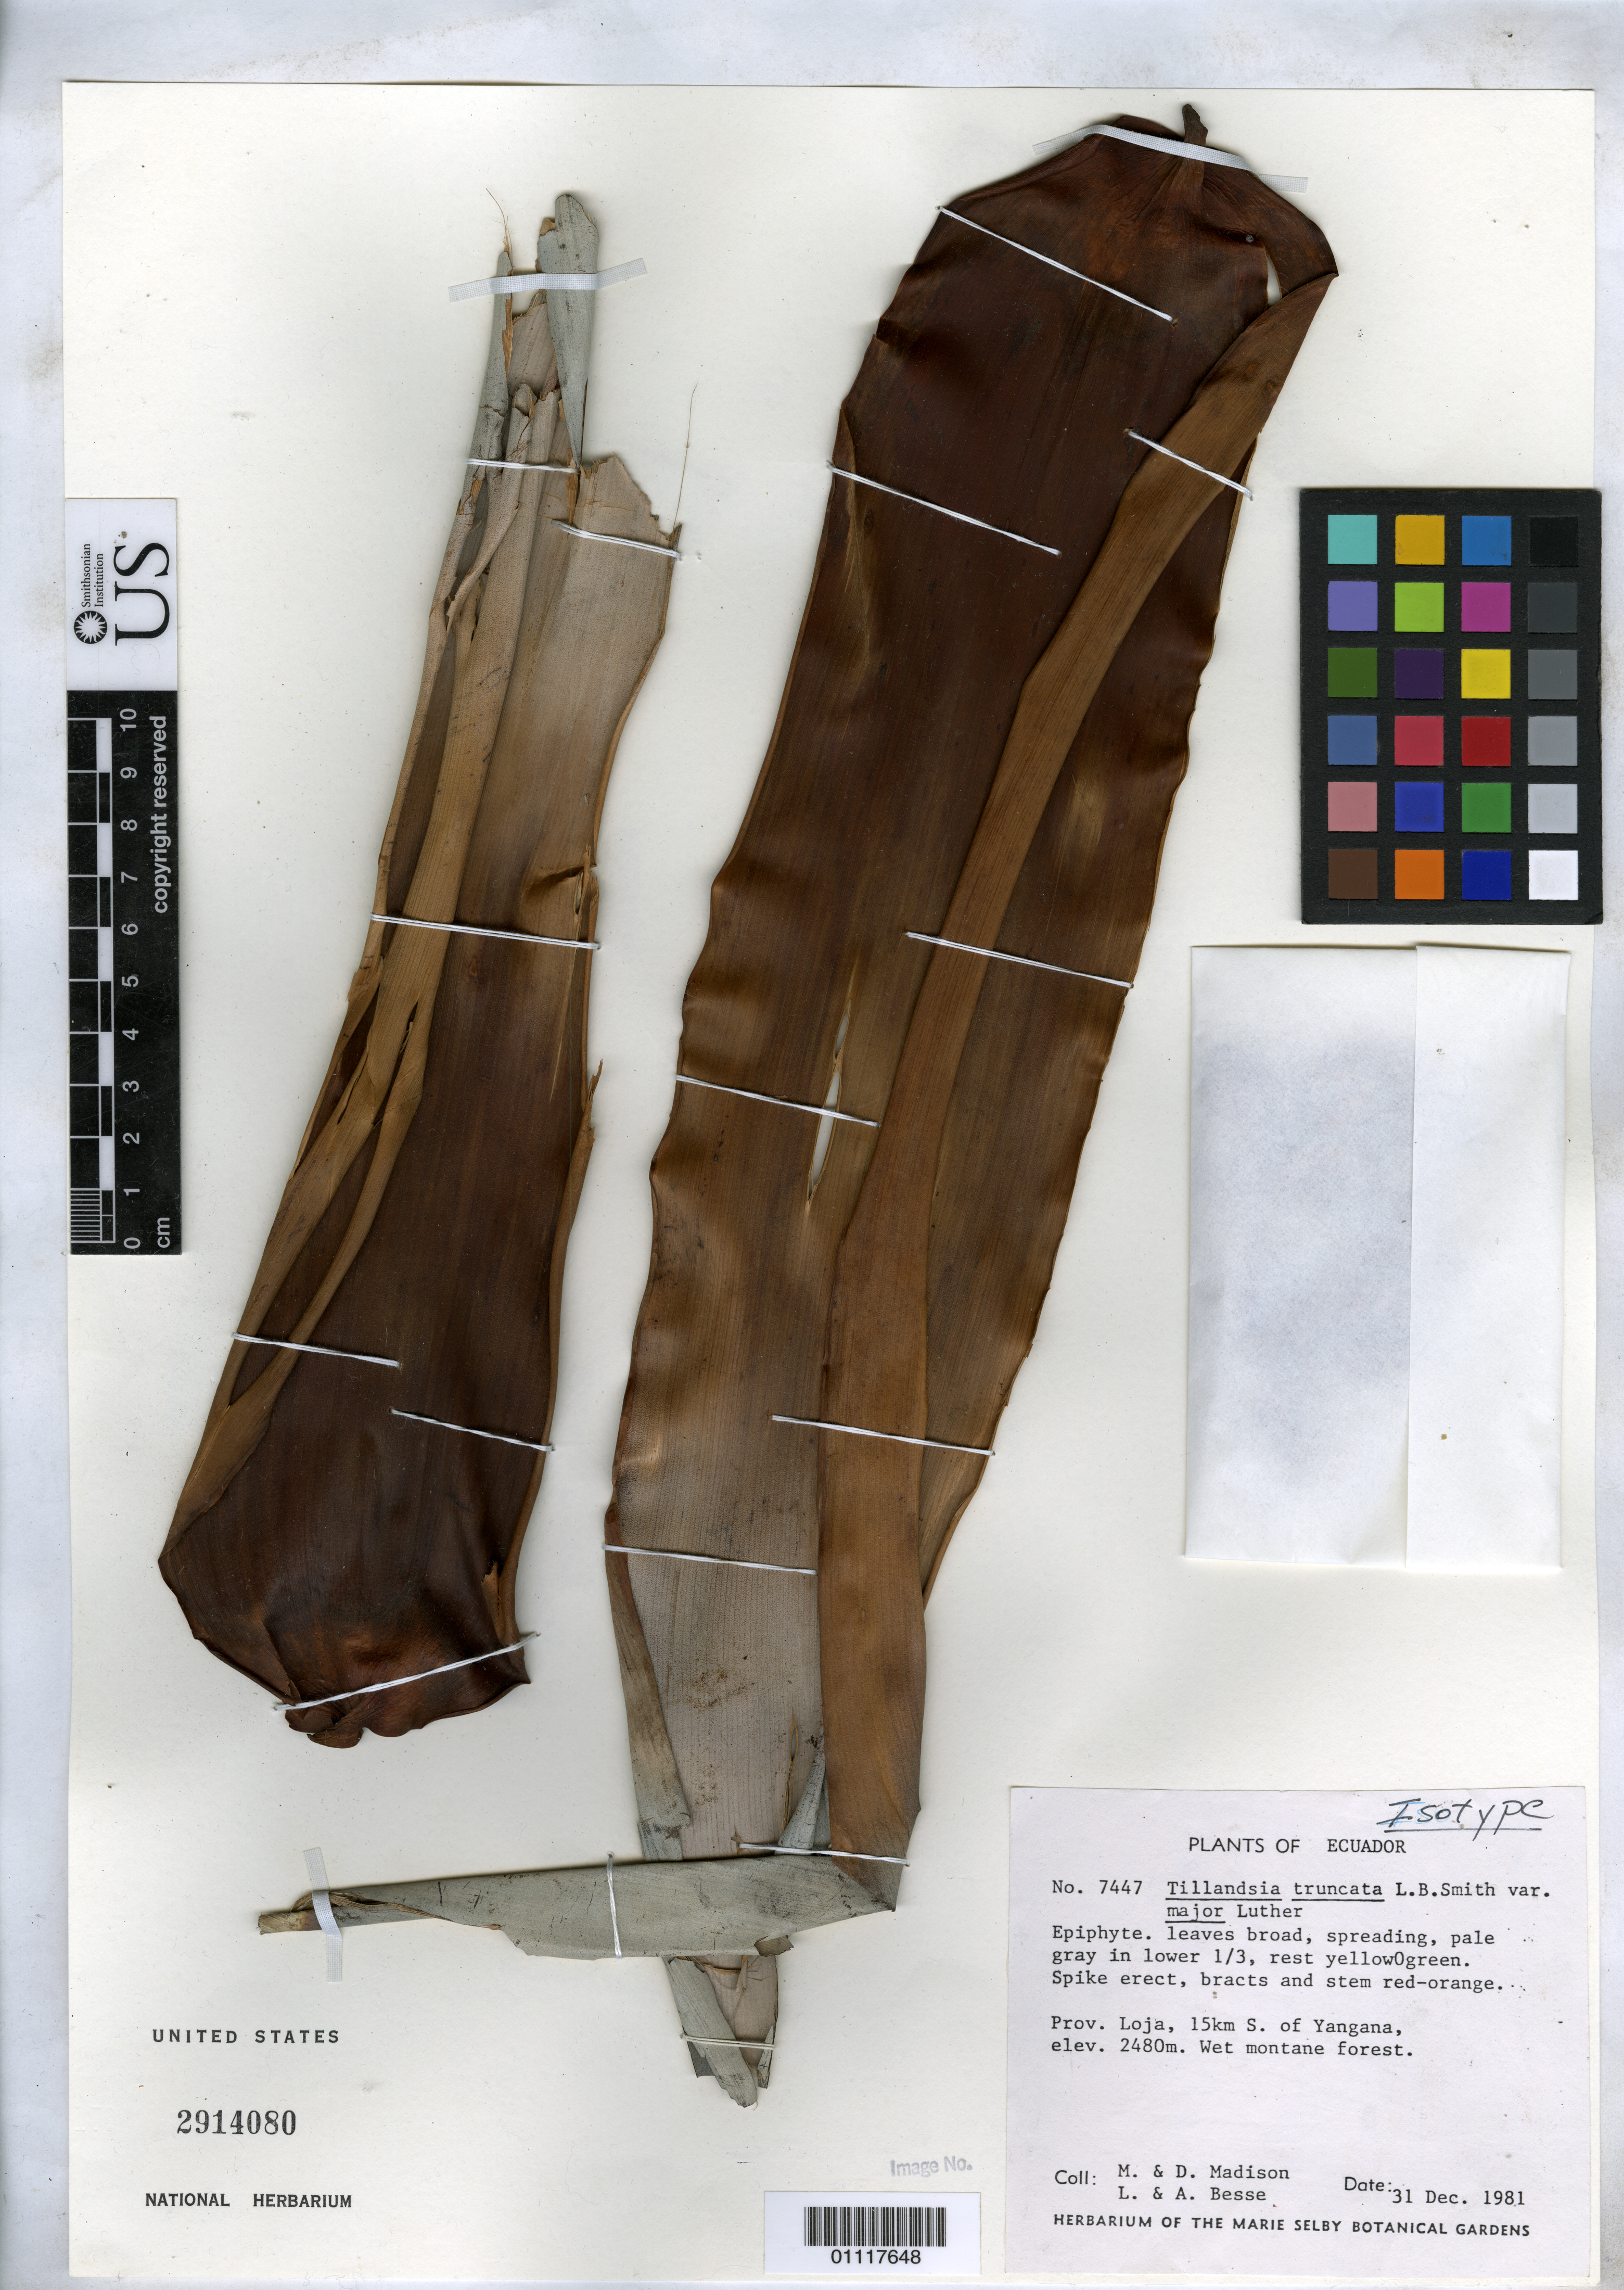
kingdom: Plantae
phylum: Tracheophyta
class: Liliopsida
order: Poales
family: Bromeliaceae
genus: Tillandsia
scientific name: Tillandsia truncata var. major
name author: H. Luther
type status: Isotype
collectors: M. T. Madison, D. Madison, L. Besse & A. Besse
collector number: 7447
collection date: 1981-12-31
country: Ecuador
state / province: Loja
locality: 15 km S. of Yangana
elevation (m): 2480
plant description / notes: Protologue cites collection date as 1980, but both holotype (SEL) and isotype (US) are dated 1981.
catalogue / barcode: US 2914080